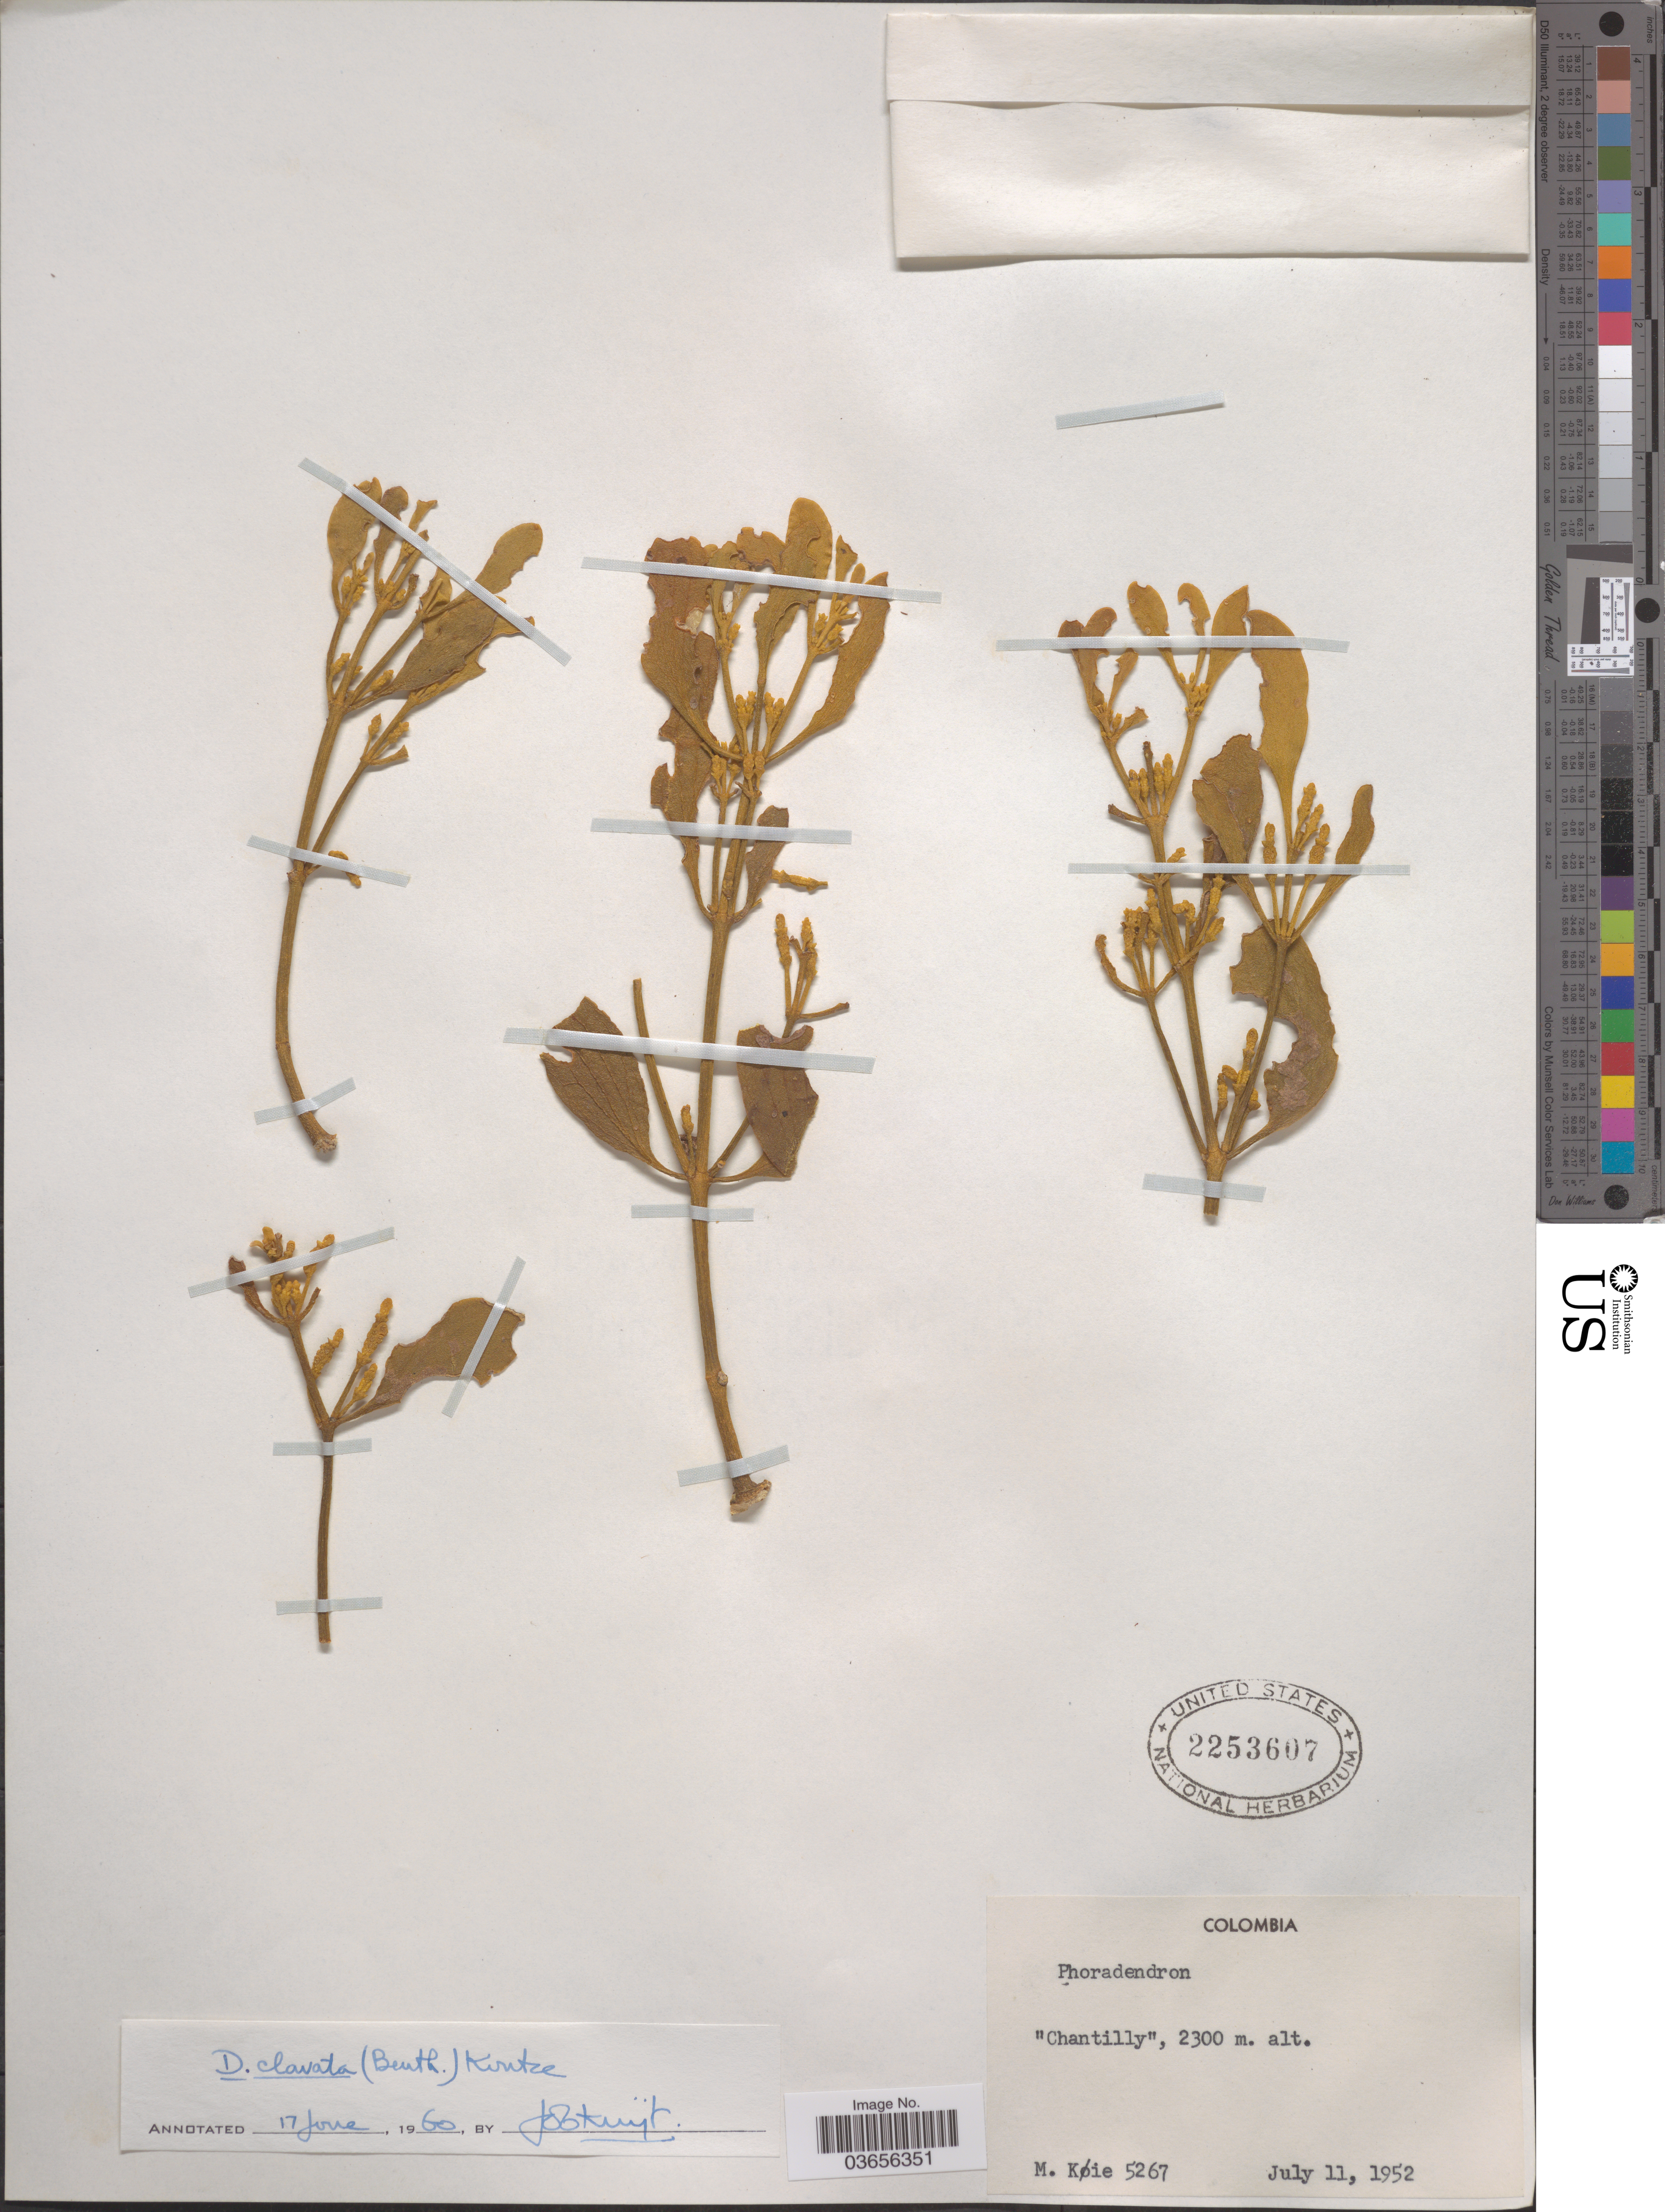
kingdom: Plantae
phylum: Tracheophyta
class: Magnoliopsida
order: Santalales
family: Viscaceae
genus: Dendrophthora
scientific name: Dendrophthora clavata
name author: (Benth.) Urb.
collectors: M. Köie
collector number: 5267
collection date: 1952-07-11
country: Colombia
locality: Chantilly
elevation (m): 2300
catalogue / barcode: US 2253607